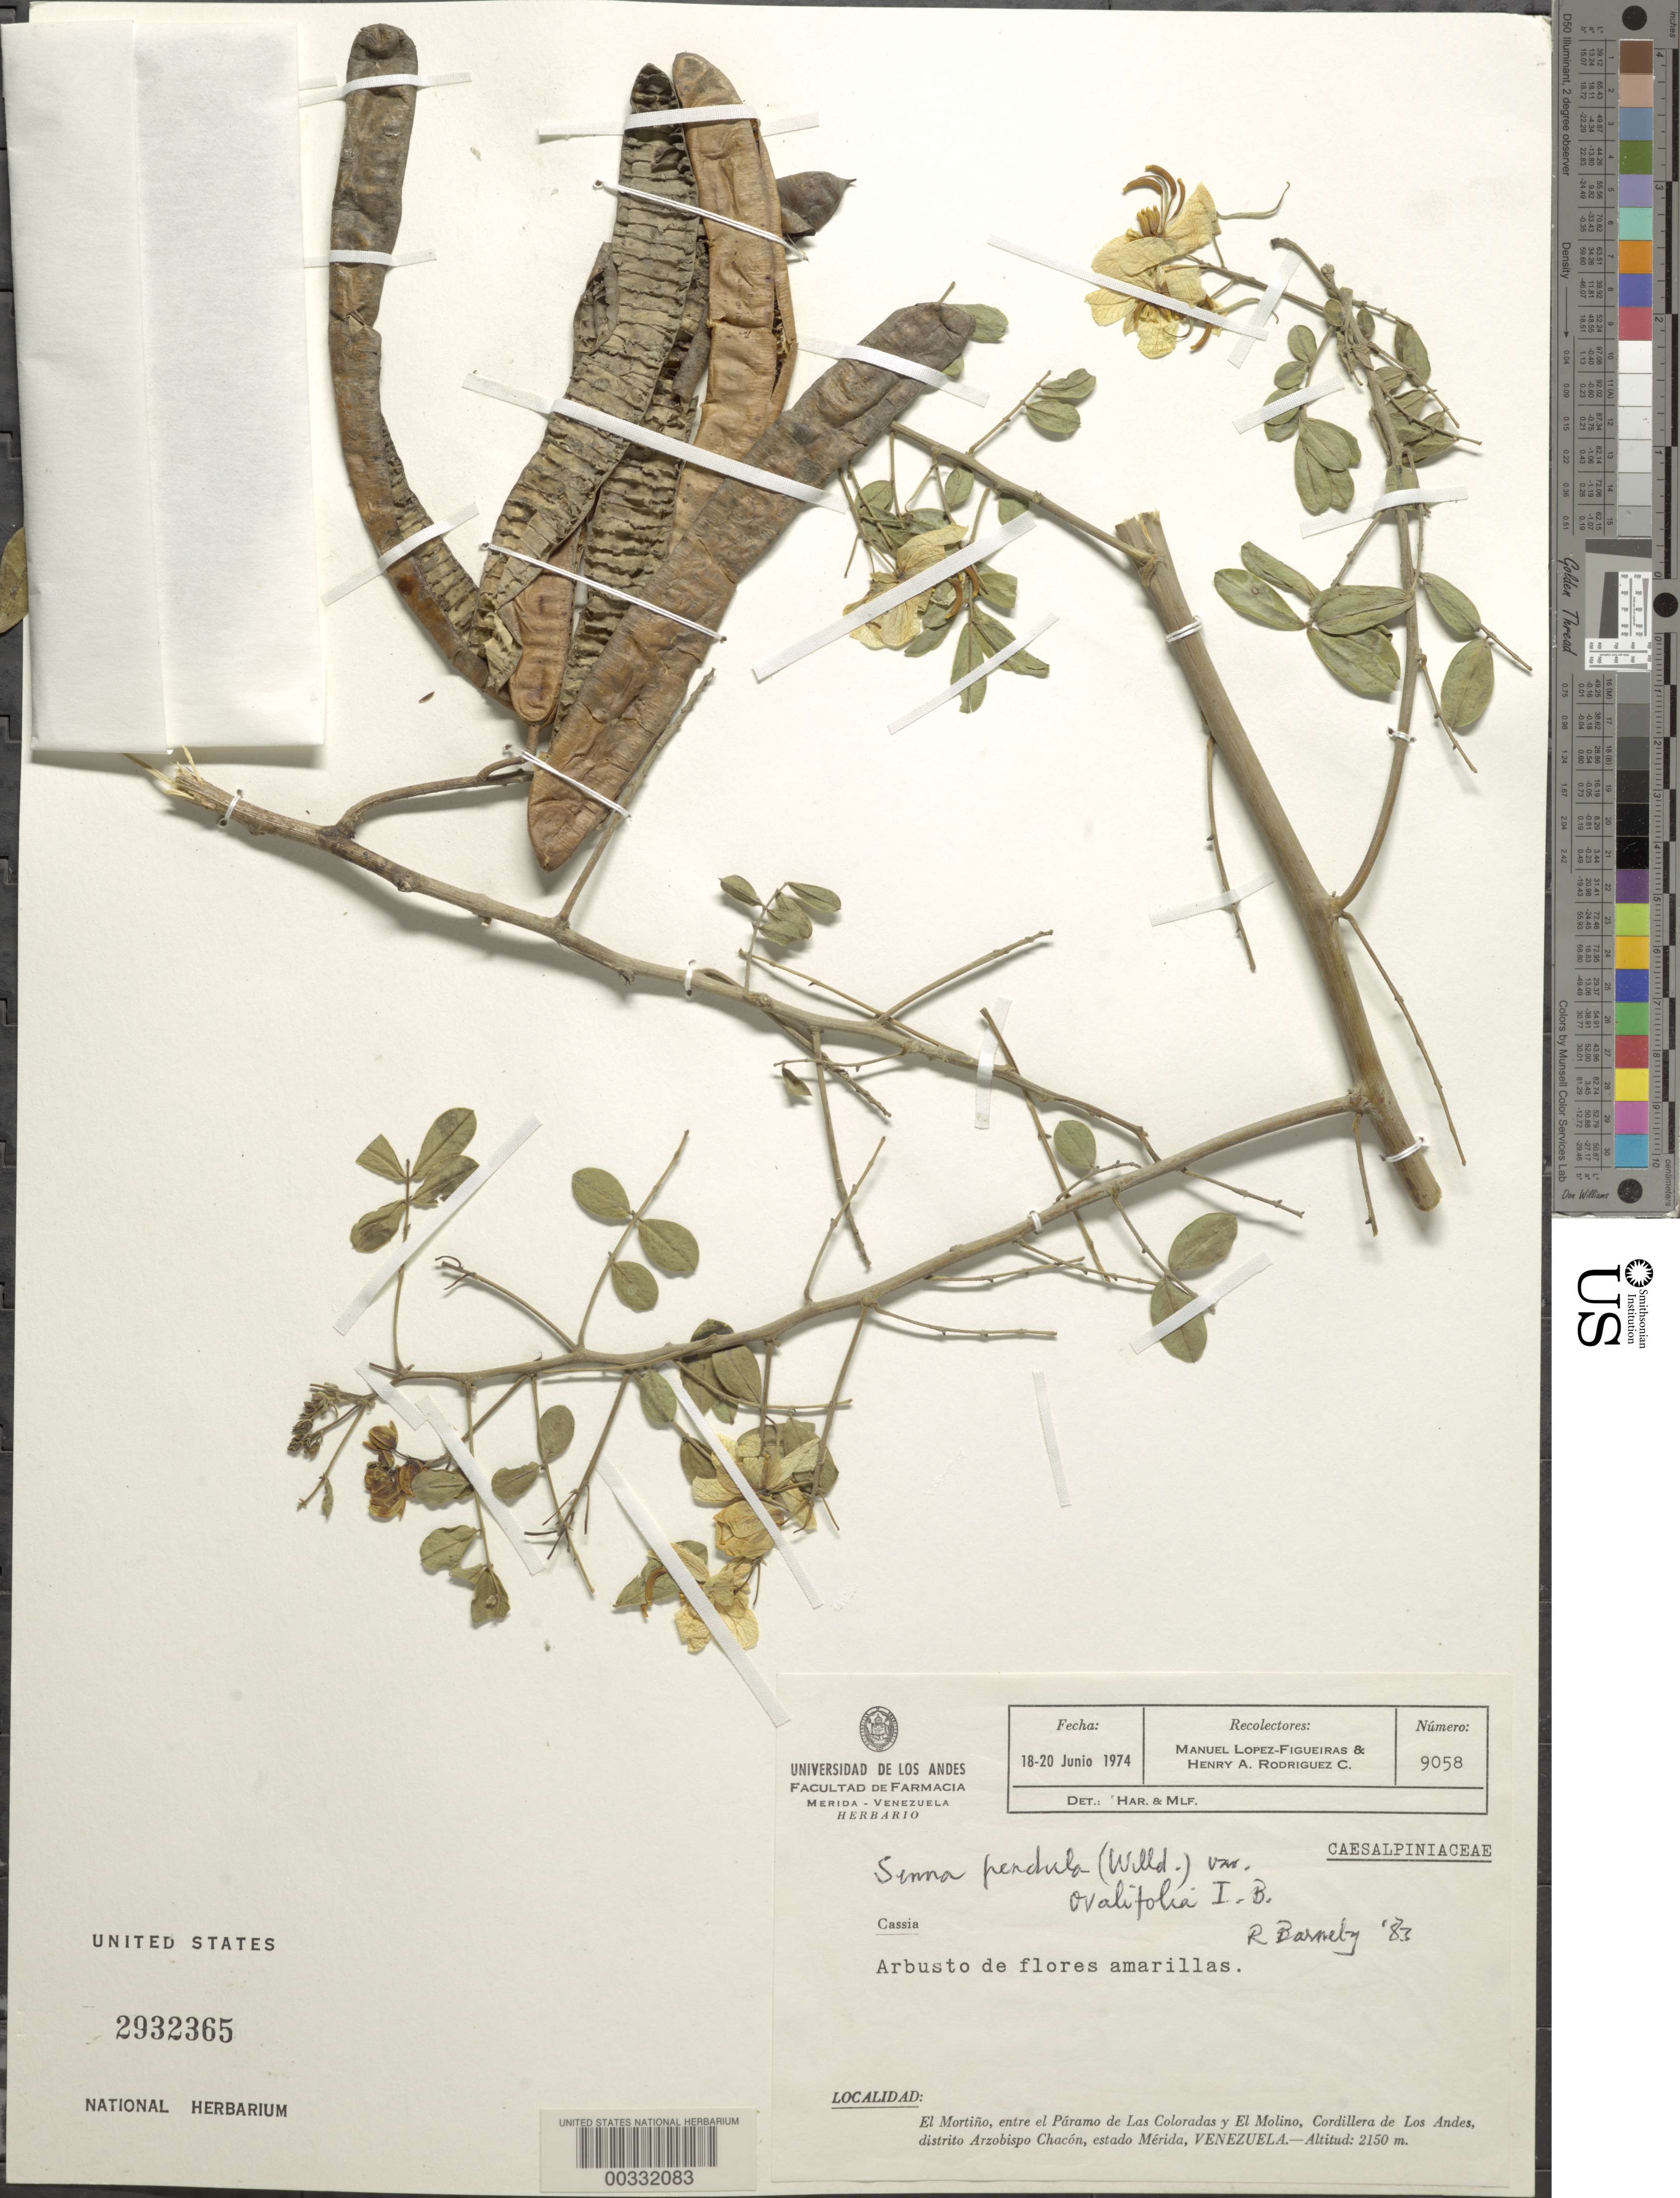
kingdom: Plantae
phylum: Tracheophyta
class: Magnoliopsida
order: Fabales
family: Fabaceae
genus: Senna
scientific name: Senna pendula var. ovalifolia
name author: H.S. Irwin & Barneby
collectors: M. López Figueiras & H. A. Rodriguez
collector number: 9058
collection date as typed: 18 Jun 1974 to 20 Jun 1974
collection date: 1974-06-18/1974-06-20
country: Venezuela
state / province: Mérida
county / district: Arzobispo Chacón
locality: El mortino, between paramo de las coloradas and el molino; cordillera de los andes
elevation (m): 2150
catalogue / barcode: US 2932365